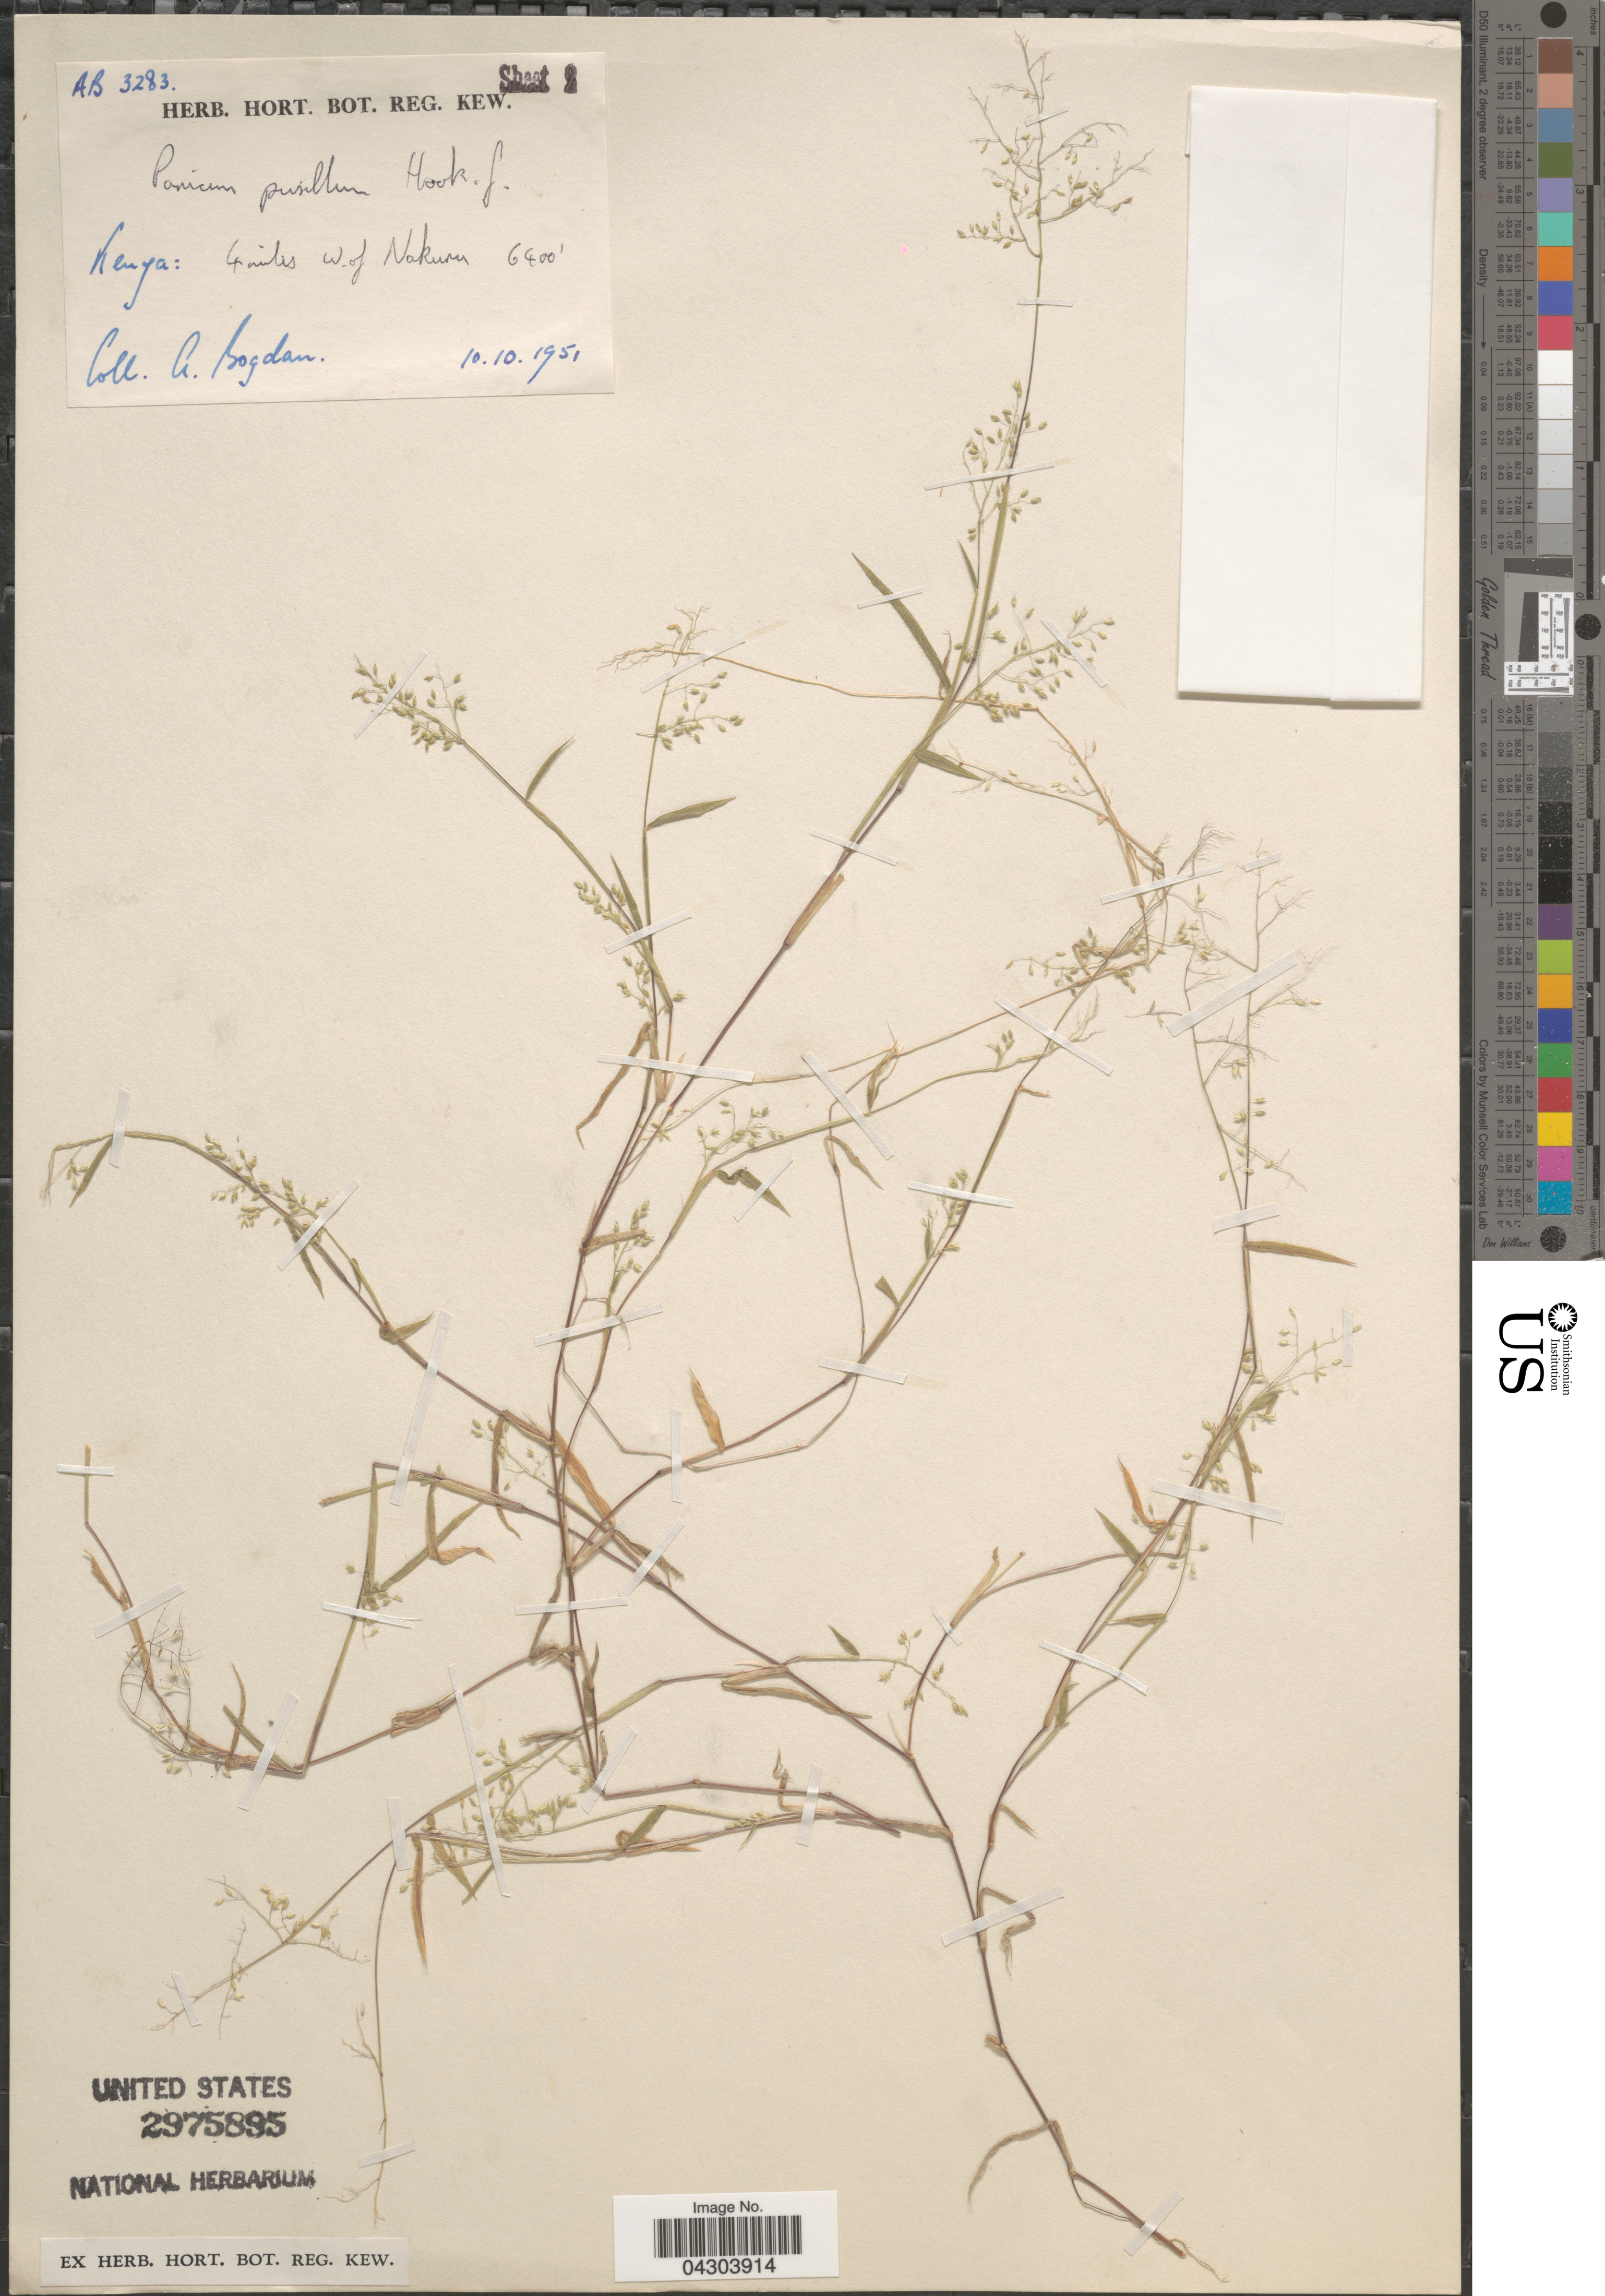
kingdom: Plantae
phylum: Tracheophyta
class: Liliopsida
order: Poales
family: Poaceae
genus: Panicum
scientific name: Panicum pusillum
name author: Hook. f.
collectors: A. Bogdan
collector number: AB 3283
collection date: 1951-10-10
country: Kenya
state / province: Nakuru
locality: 4 miles W. of Nakuru.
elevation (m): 1951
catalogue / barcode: US 2975895